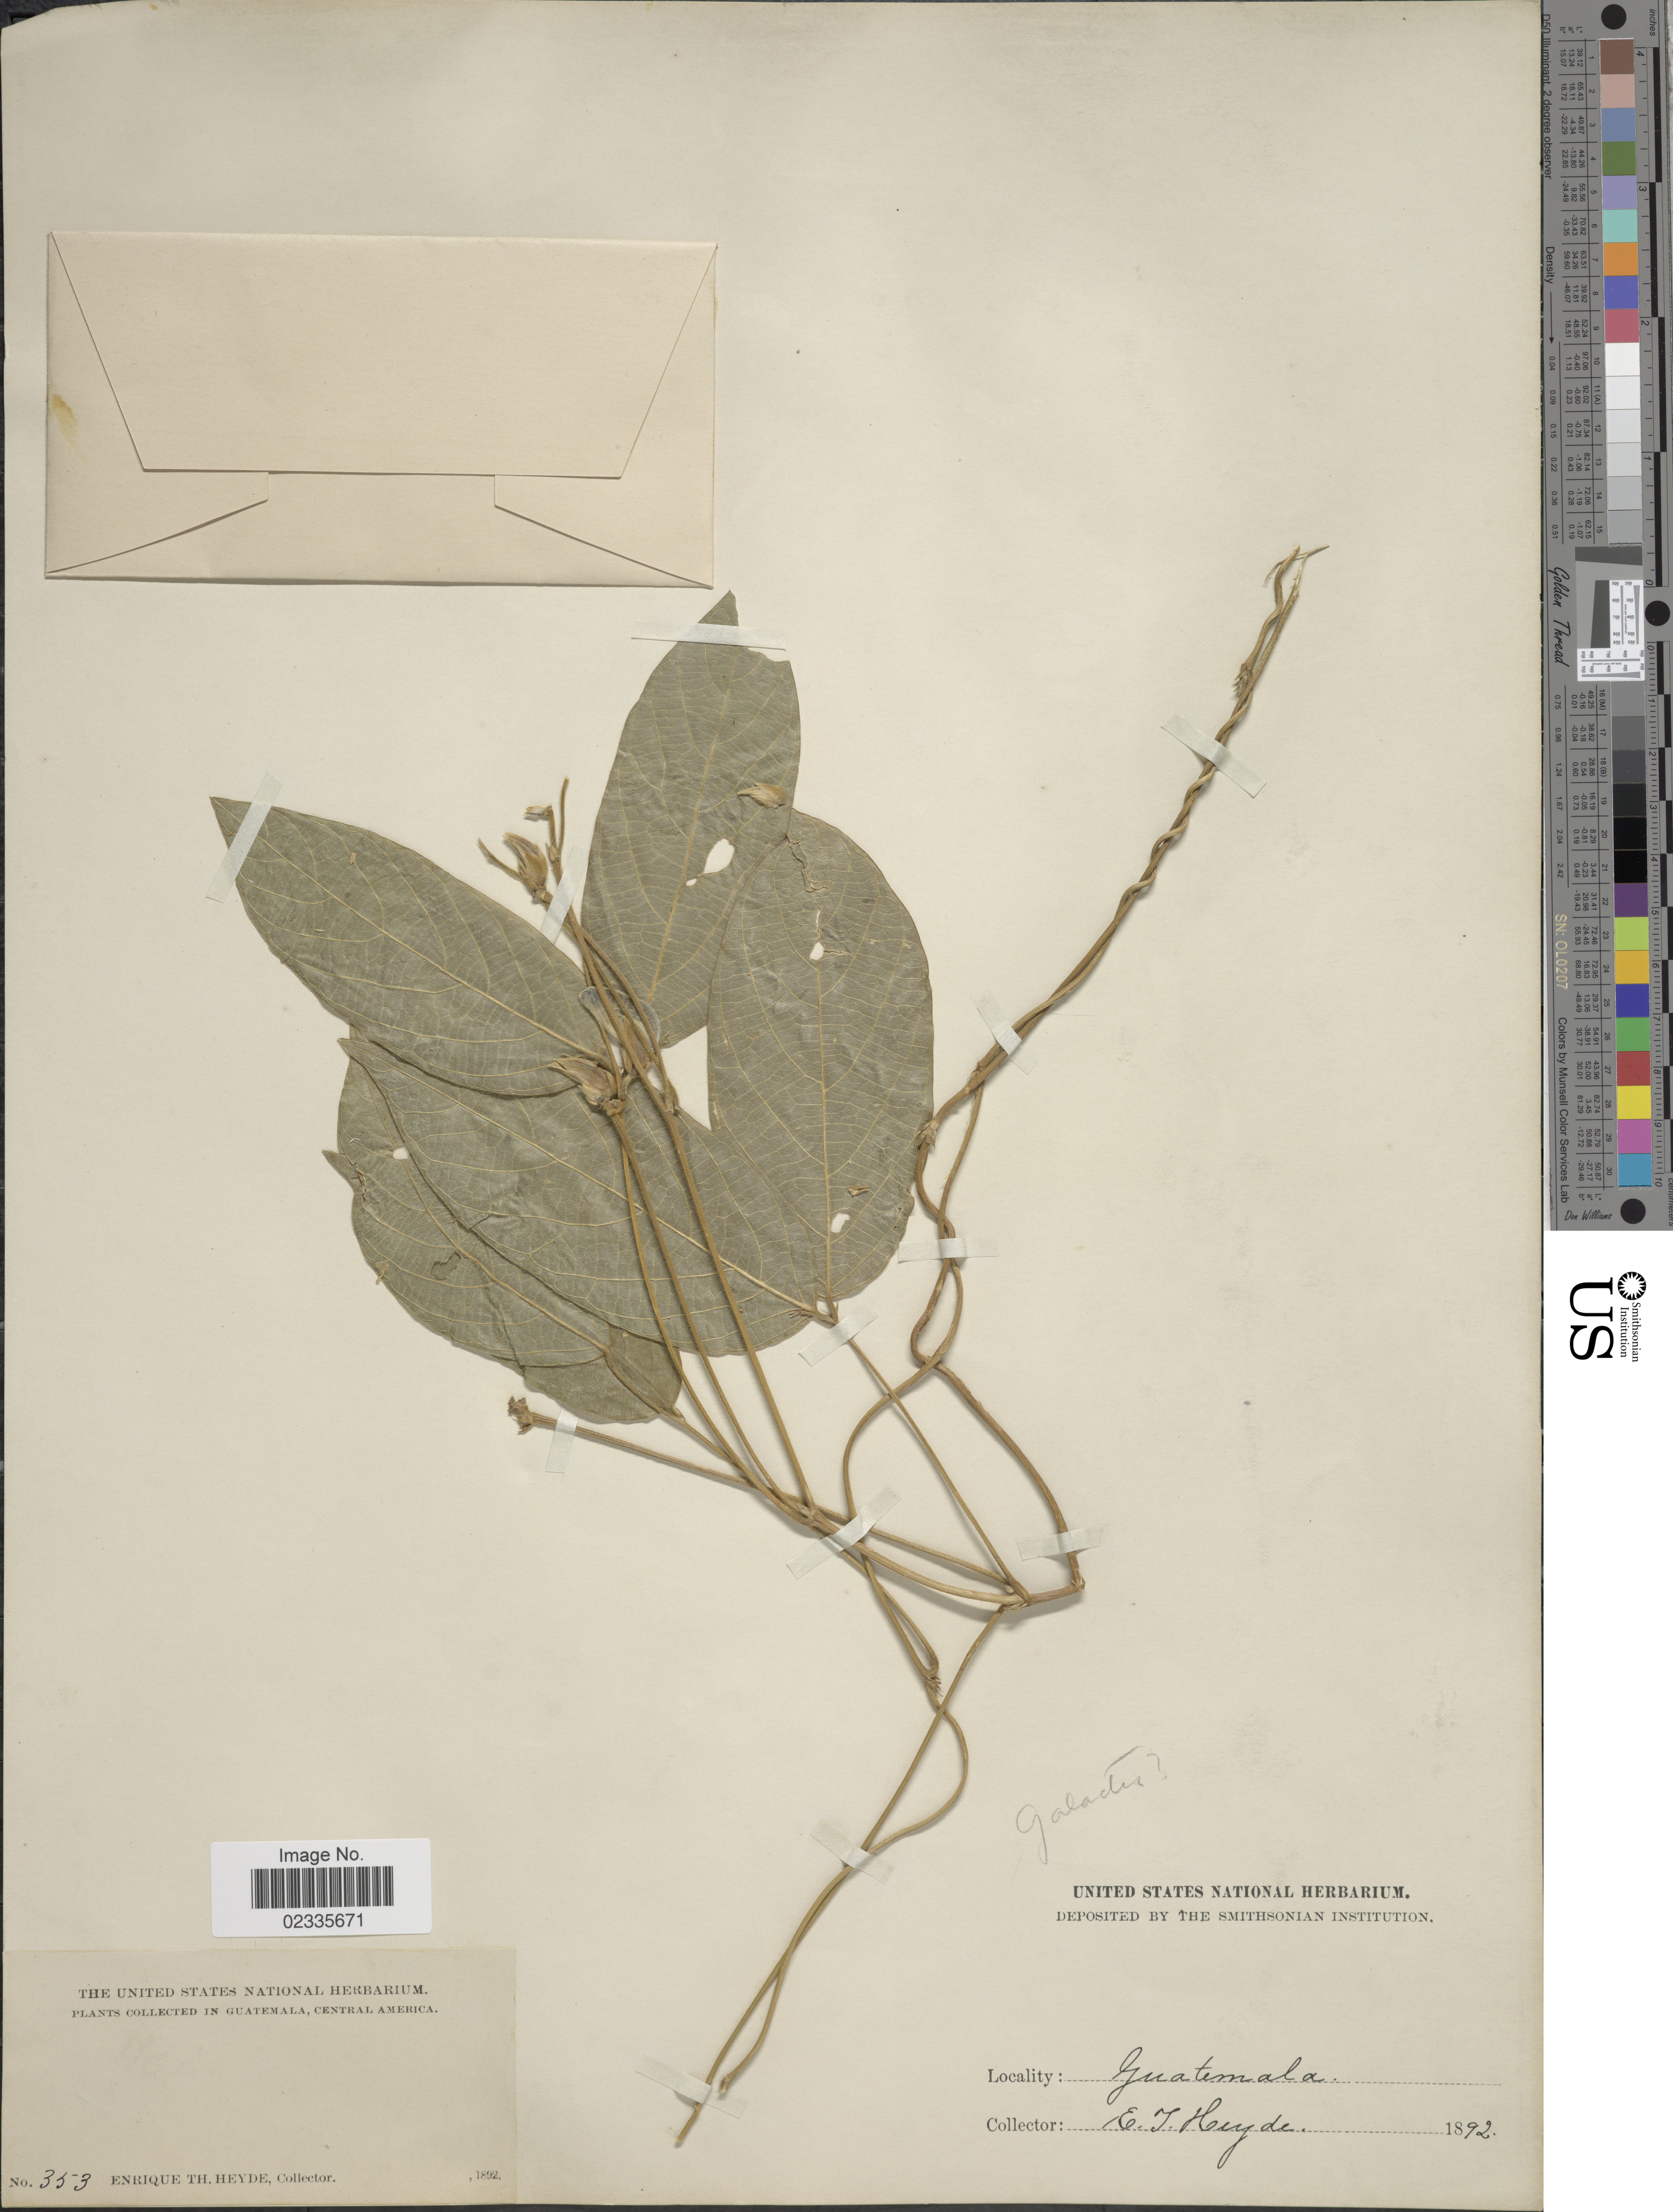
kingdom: Plantae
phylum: Tracheophyta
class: Magnoliopsida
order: Fabales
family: Fabaceae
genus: Centrosema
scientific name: Centrosema sp.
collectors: E. T. Heyde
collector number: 353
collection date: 1892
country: Guatemala